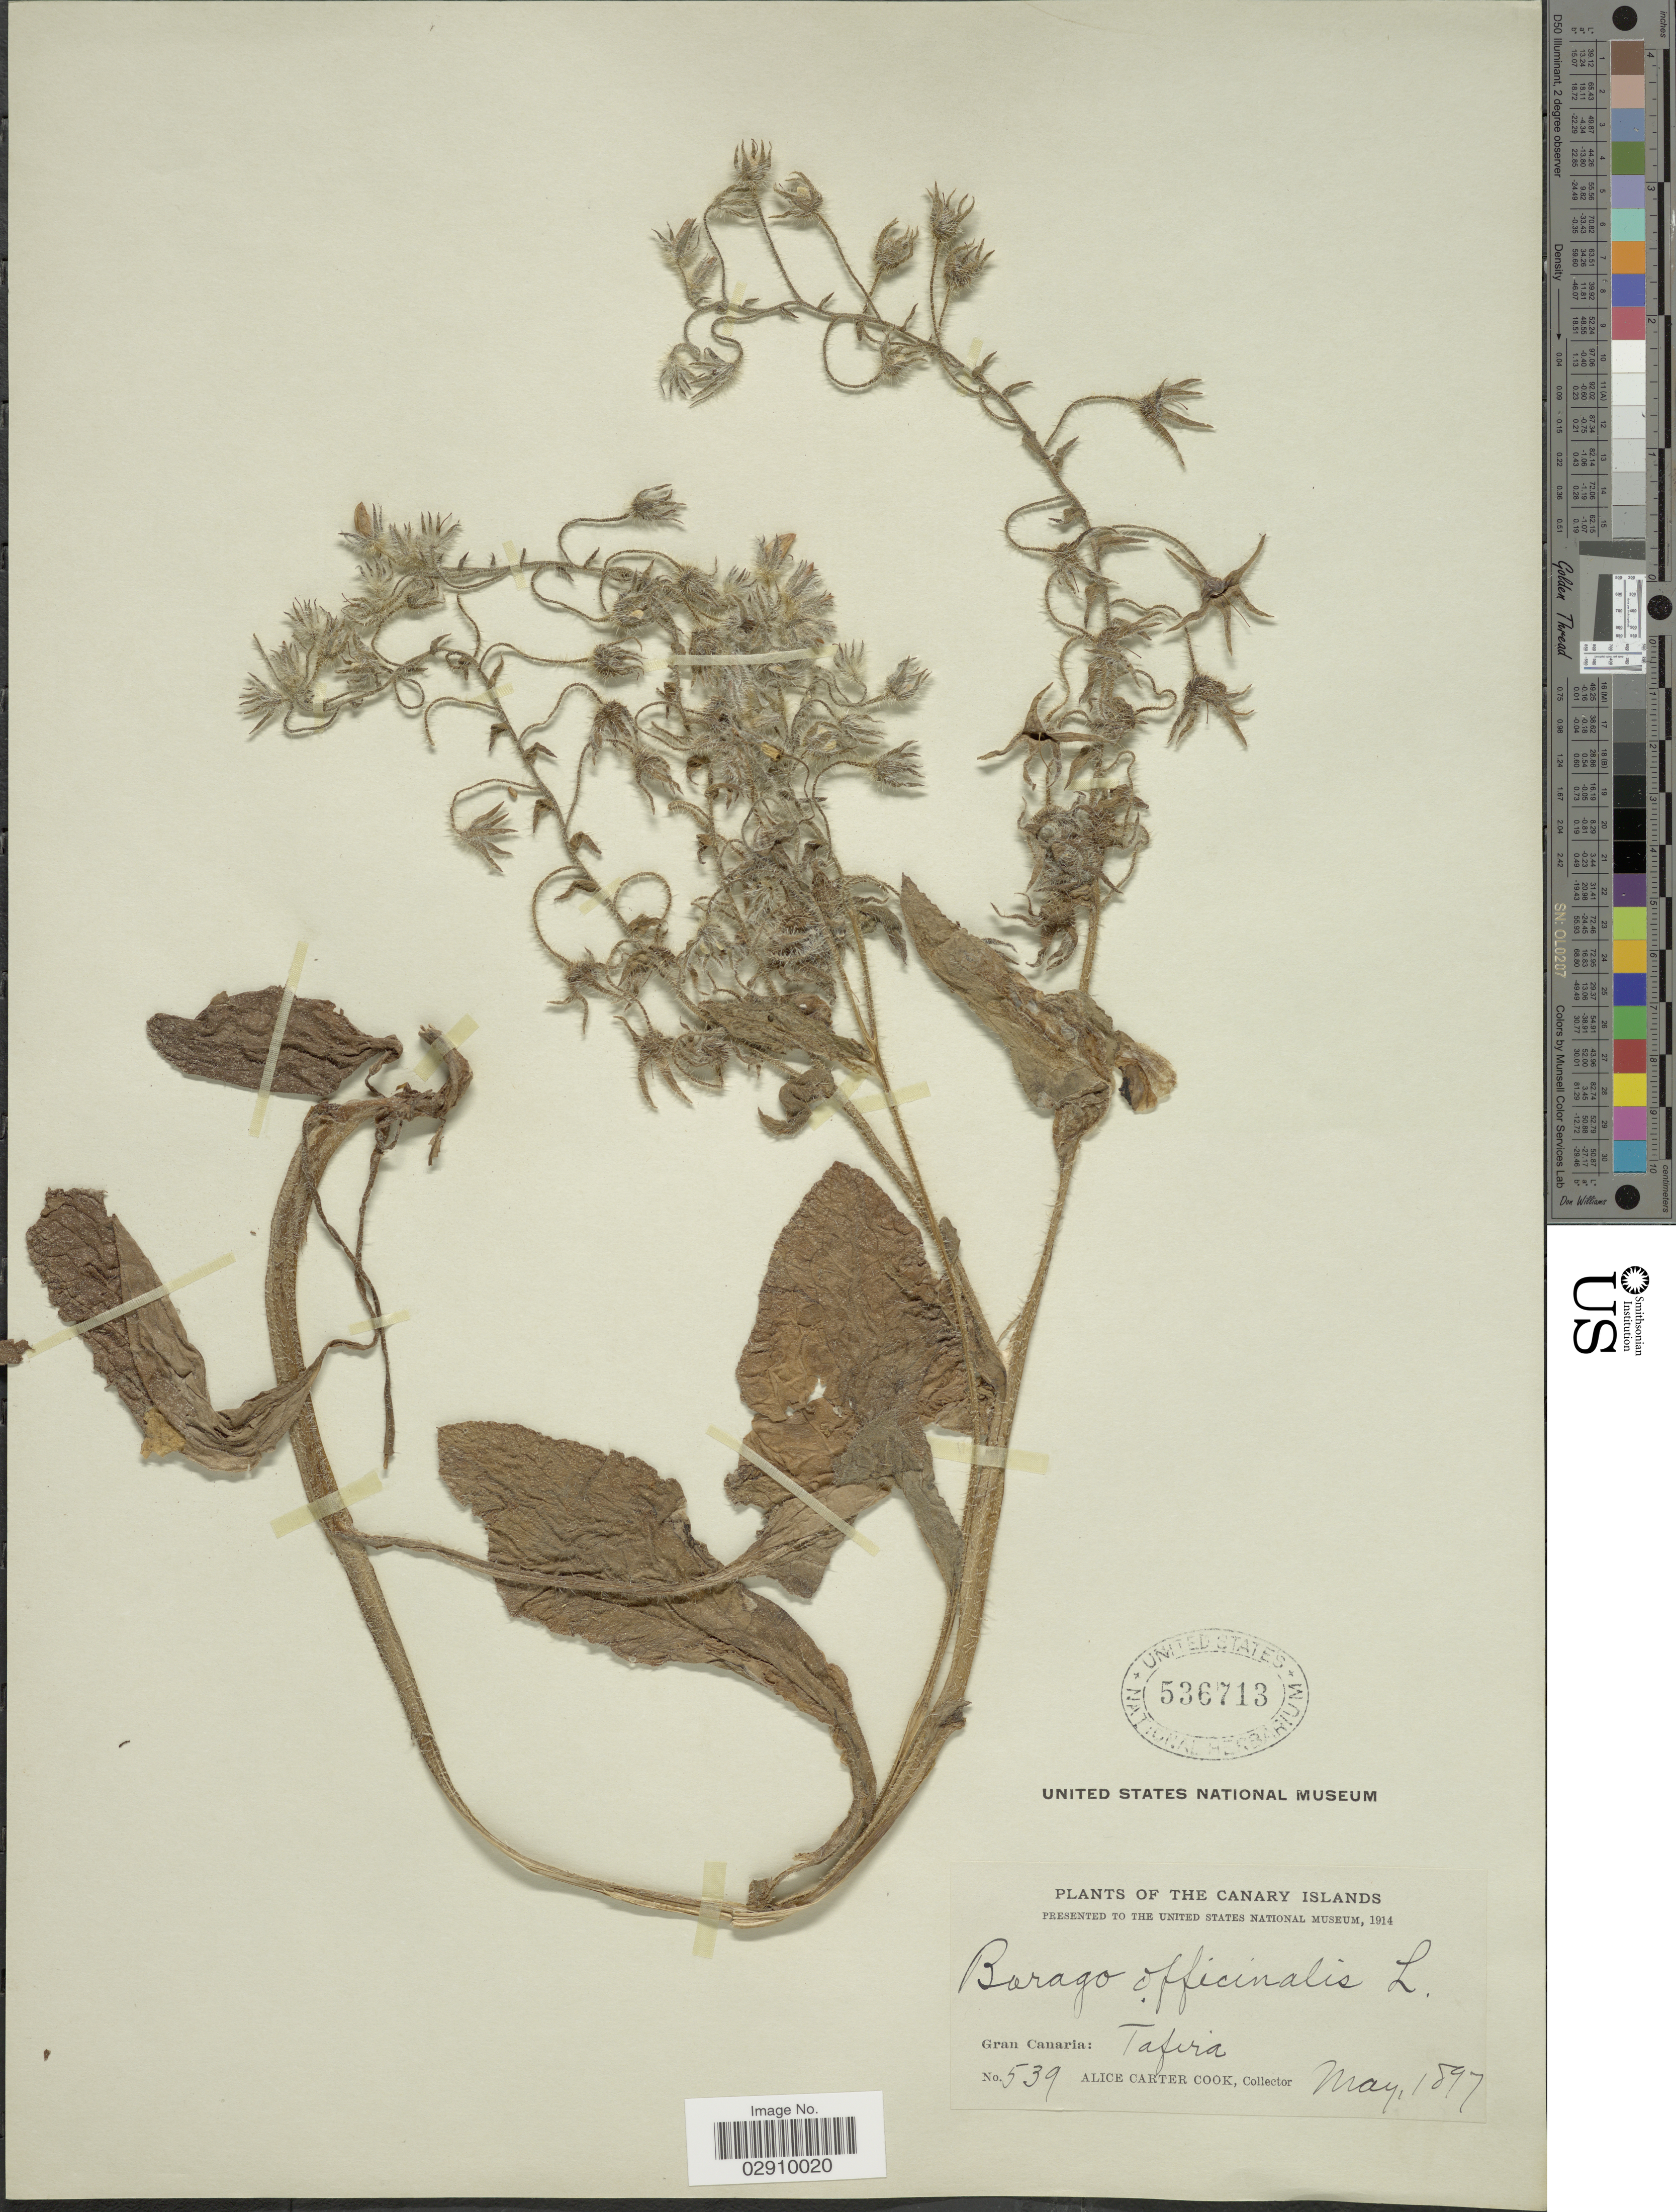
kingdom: Plantae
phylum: Tracheophyta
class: Magnoliopsida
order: Boraginales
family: Boraginaceae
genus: Borago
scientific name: Borago officinalis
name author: L.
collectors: Alice C. Cook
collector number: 539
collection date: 1897-05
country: Spain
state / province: Canarias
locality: Canary Islands, Gran Canaria, Tafera.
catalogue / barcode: US 536713